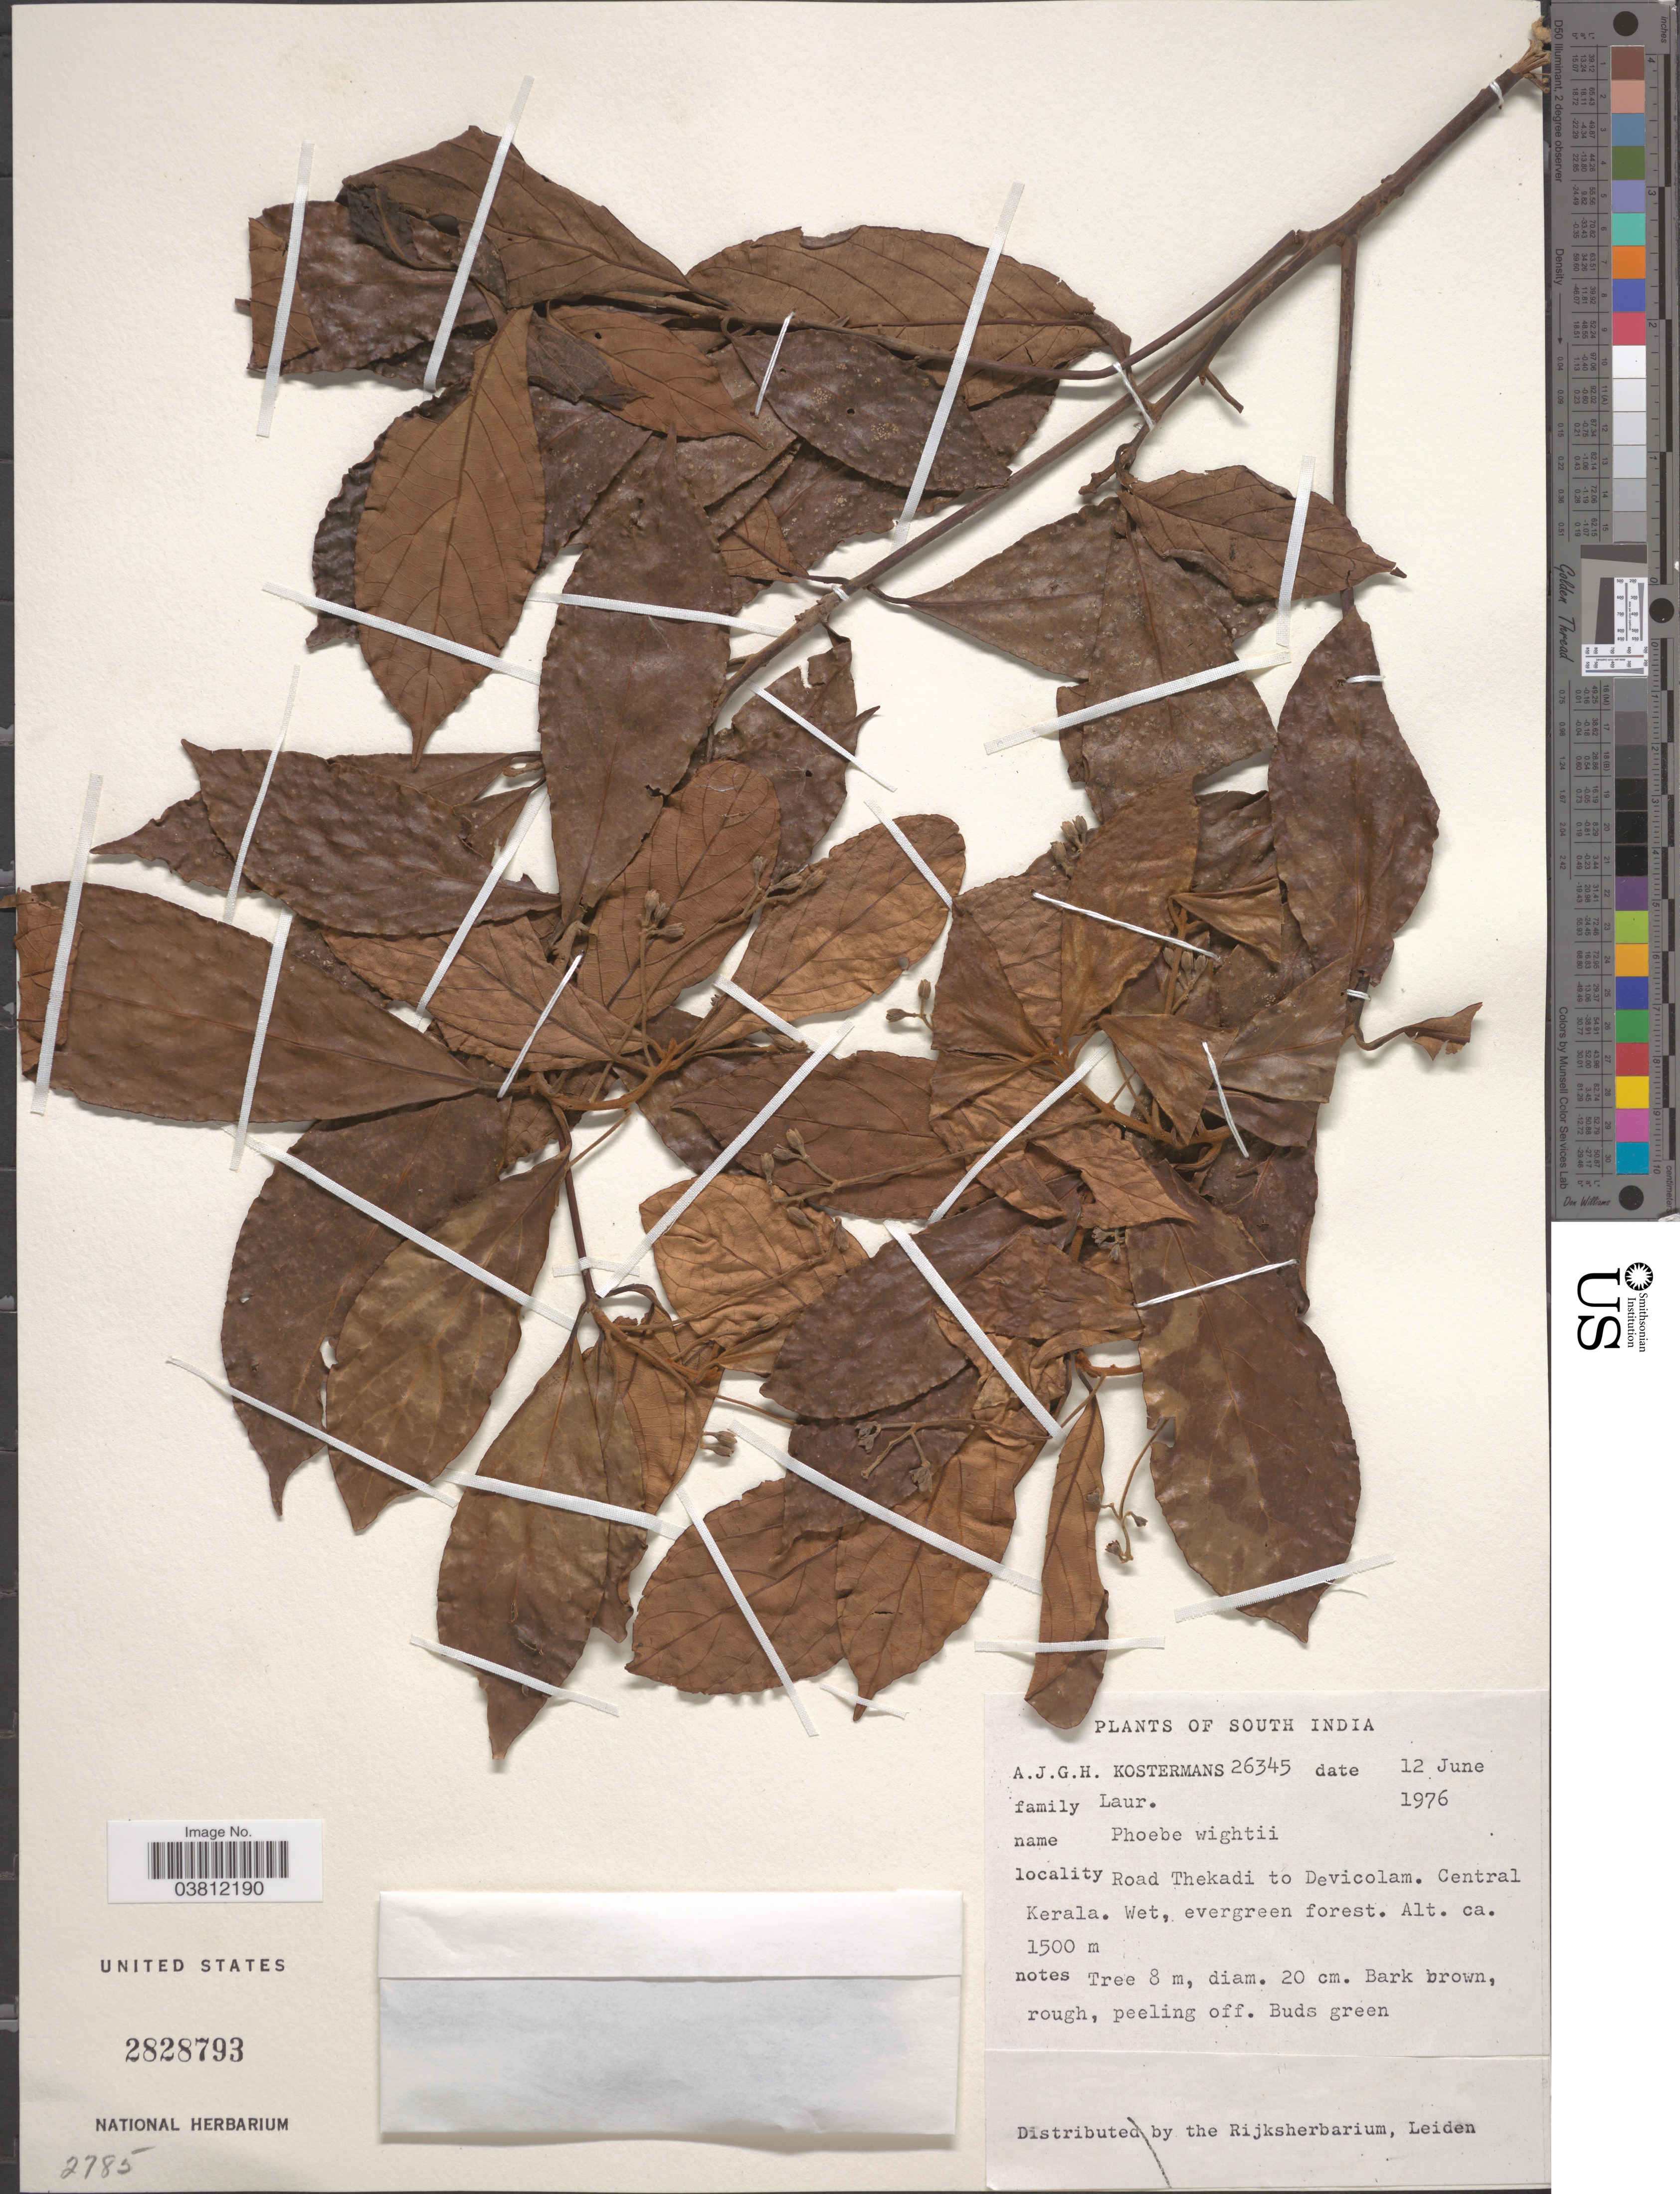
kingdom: Plantae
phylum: Tracheophyta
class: Magnoliopsida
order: Laurales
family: Lauraceae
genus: Phoebe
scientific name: Phoebe wightii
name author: Meisn.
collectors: A. J. G. Kostermans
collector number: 26345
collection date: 1976-06-12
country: India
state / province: Kerala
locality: South India. Road Thekadi to Devicolam. Central Kerala.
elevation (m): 1500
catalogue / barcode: US 2828793